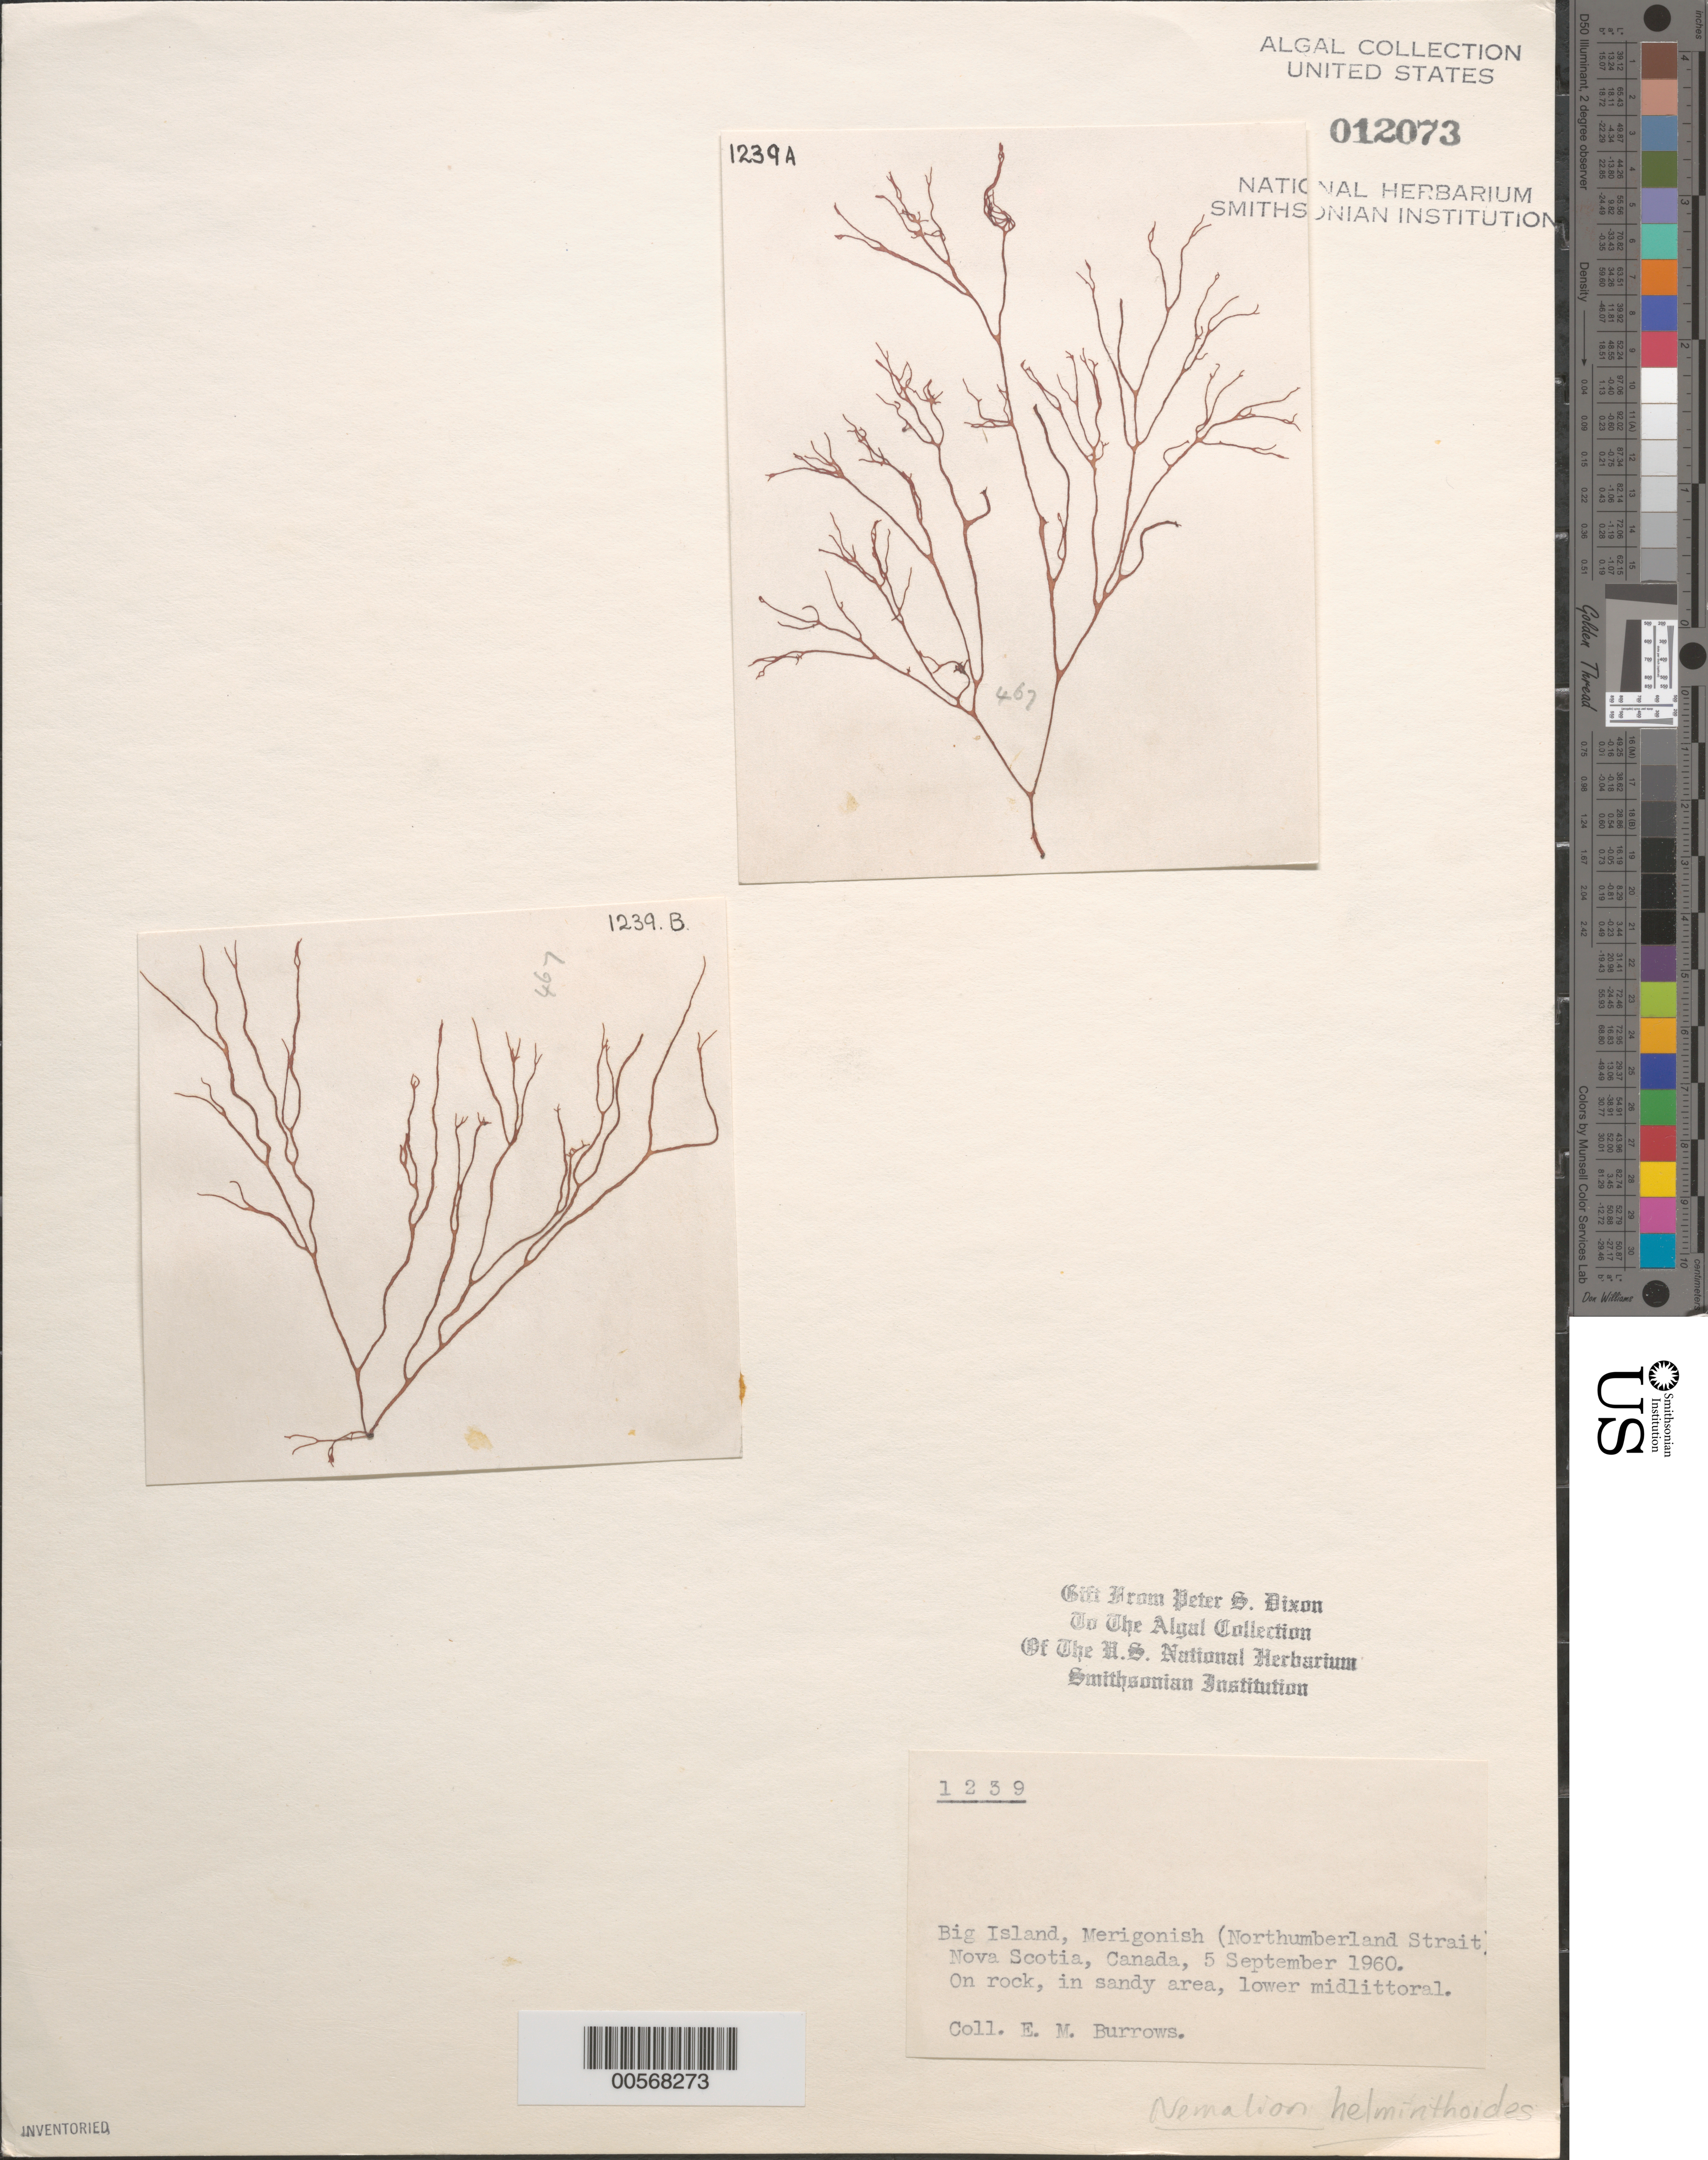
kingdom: Plantae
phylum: Rhodophyta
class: Florideophyceae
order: Nemaliales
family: Nemaliaceae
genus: Nemalion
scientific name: Nemalion multifidum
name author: (Lyngb.) Chauvin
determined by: Algae name updating Project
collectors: E. Burrows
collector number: PSD 1239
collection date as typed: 05 Sep 1960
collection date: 1960-09-05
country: Canada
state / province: Nova Scotia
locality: Big island, merigonish, northumberland strait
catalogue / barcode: US 12073